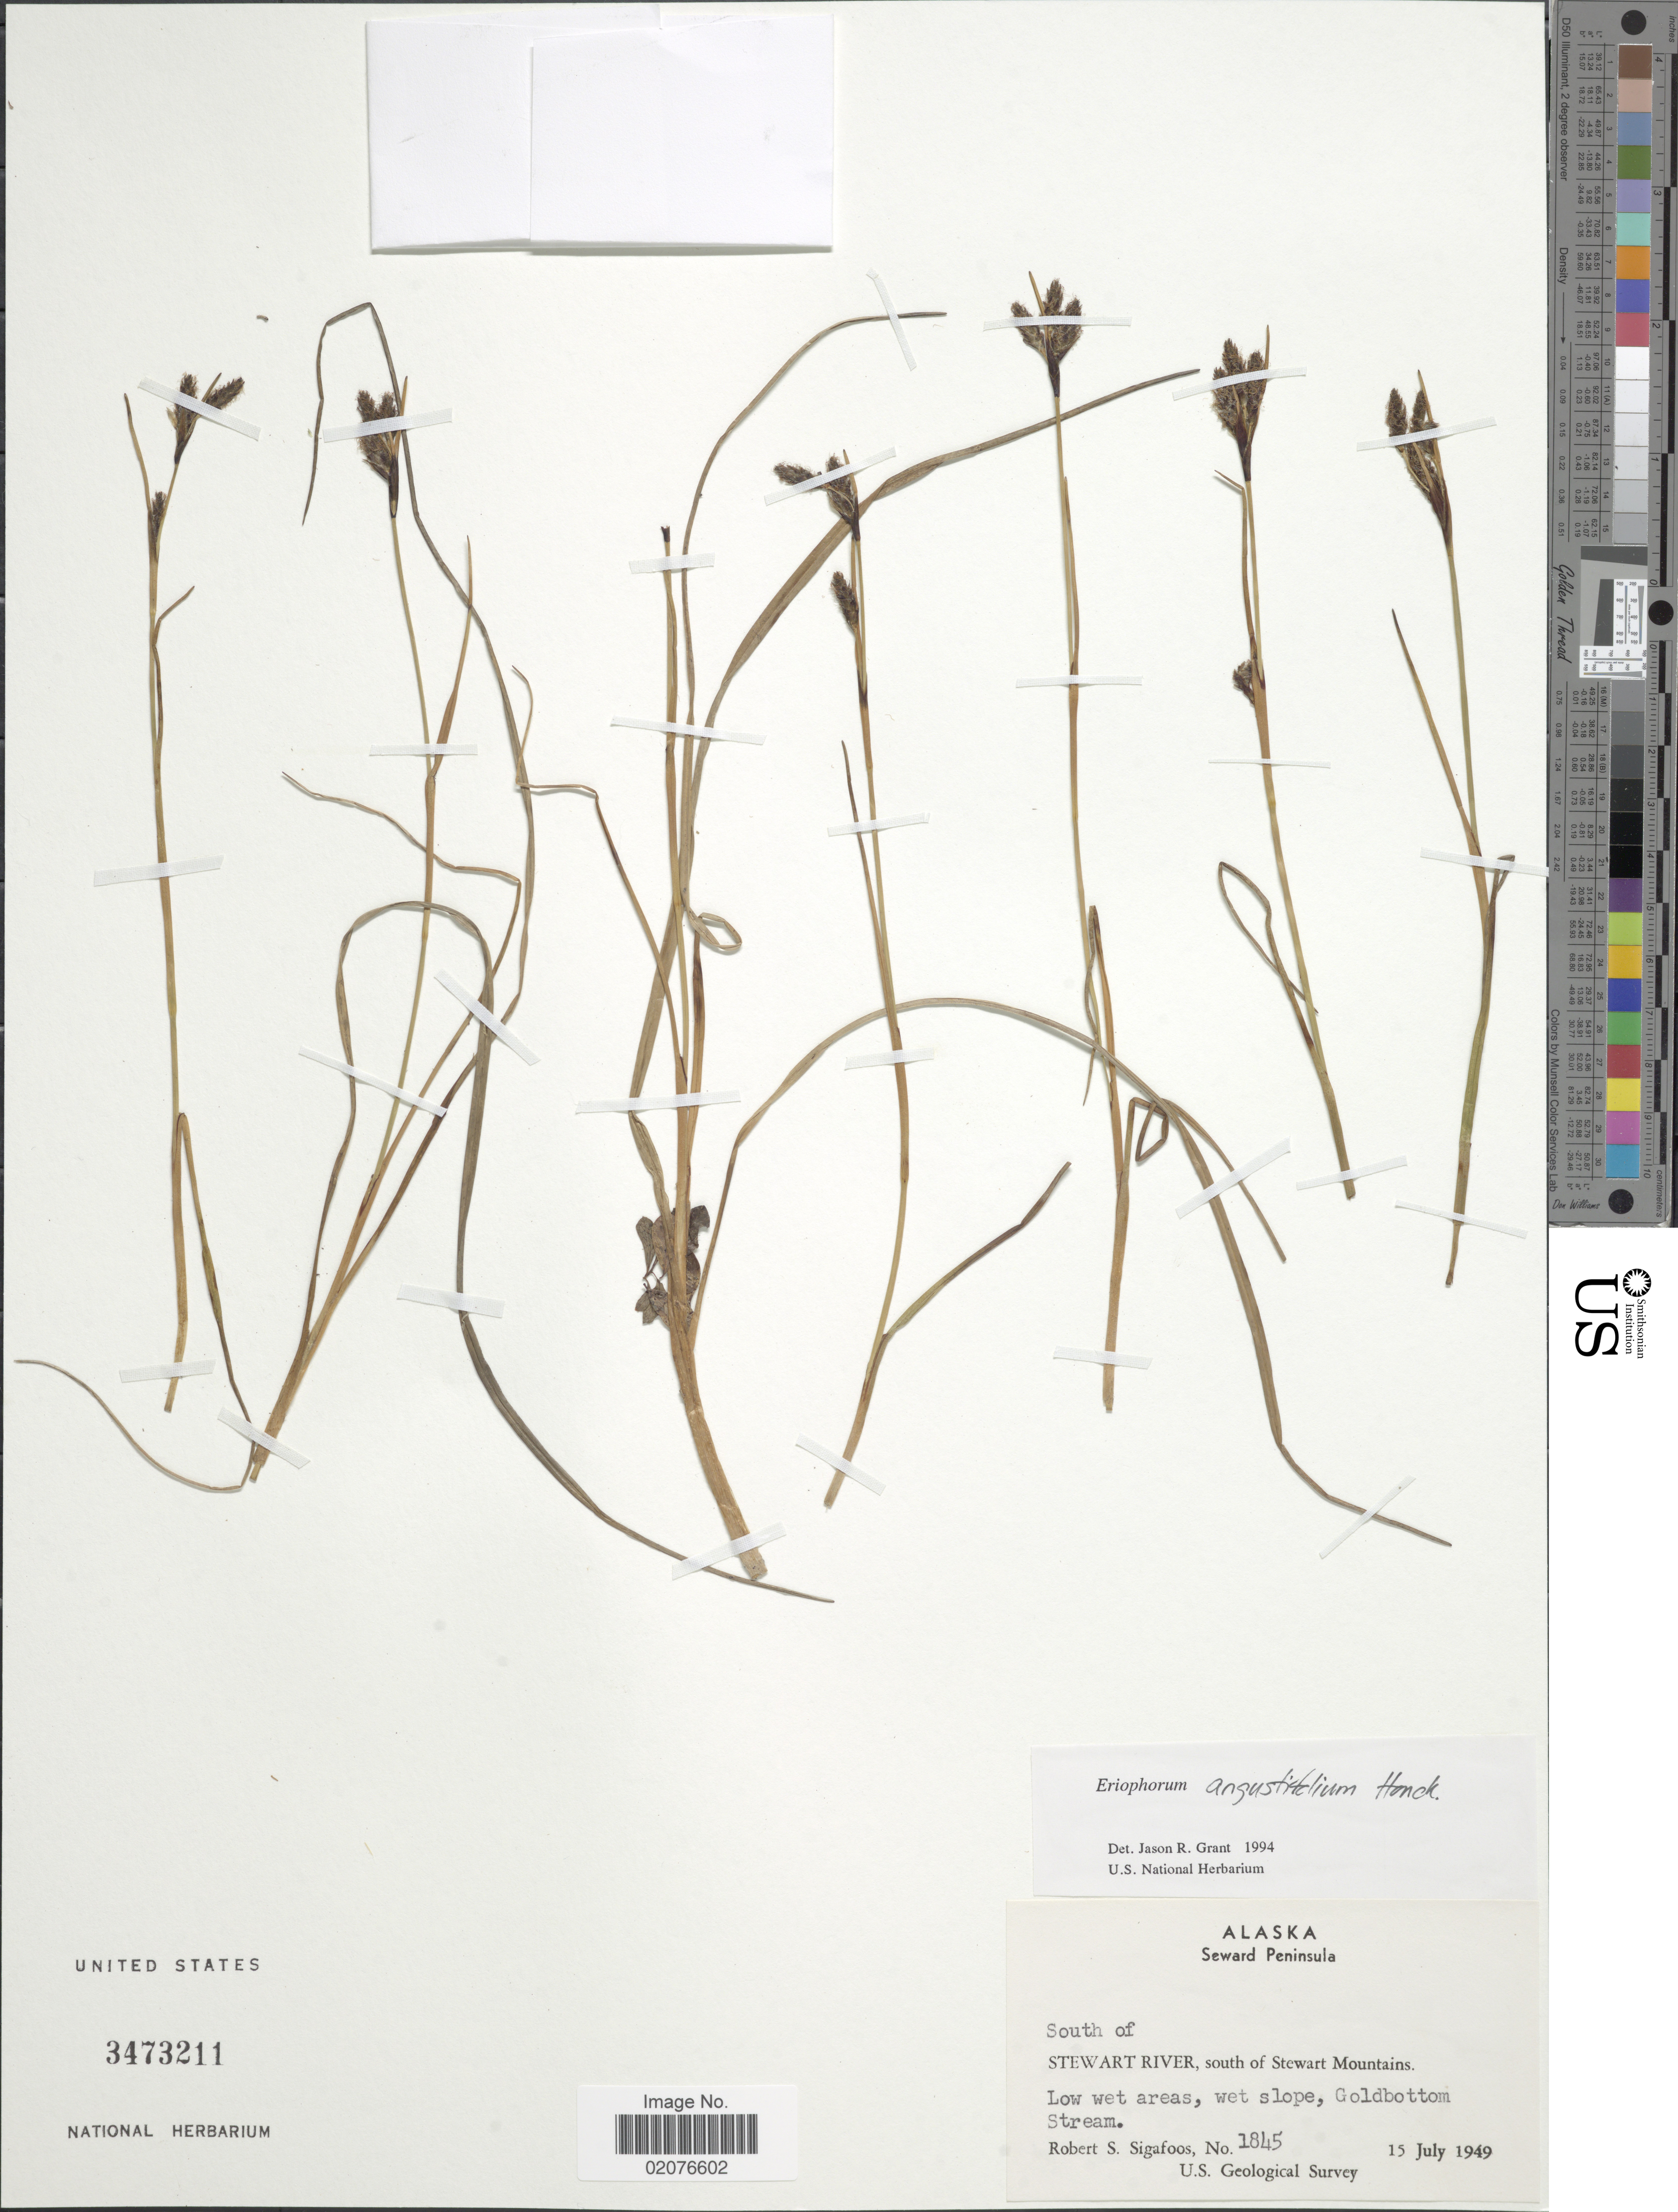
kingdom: Plantae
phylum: Tracheophyta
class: Liliopsida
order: Poales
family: Cyperaceae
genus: Eriophorum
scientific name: Eriophorum angustifolium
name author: Honck.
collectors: R. Sigafoos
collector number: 1845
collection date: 1949-07-15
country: United States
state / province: Alaska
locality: Seward Peninsula, South of Stewart River, south of Stewart Mountains. Low wet areas, wet slope, Goldbottom. Stream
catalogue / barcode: US 3473211